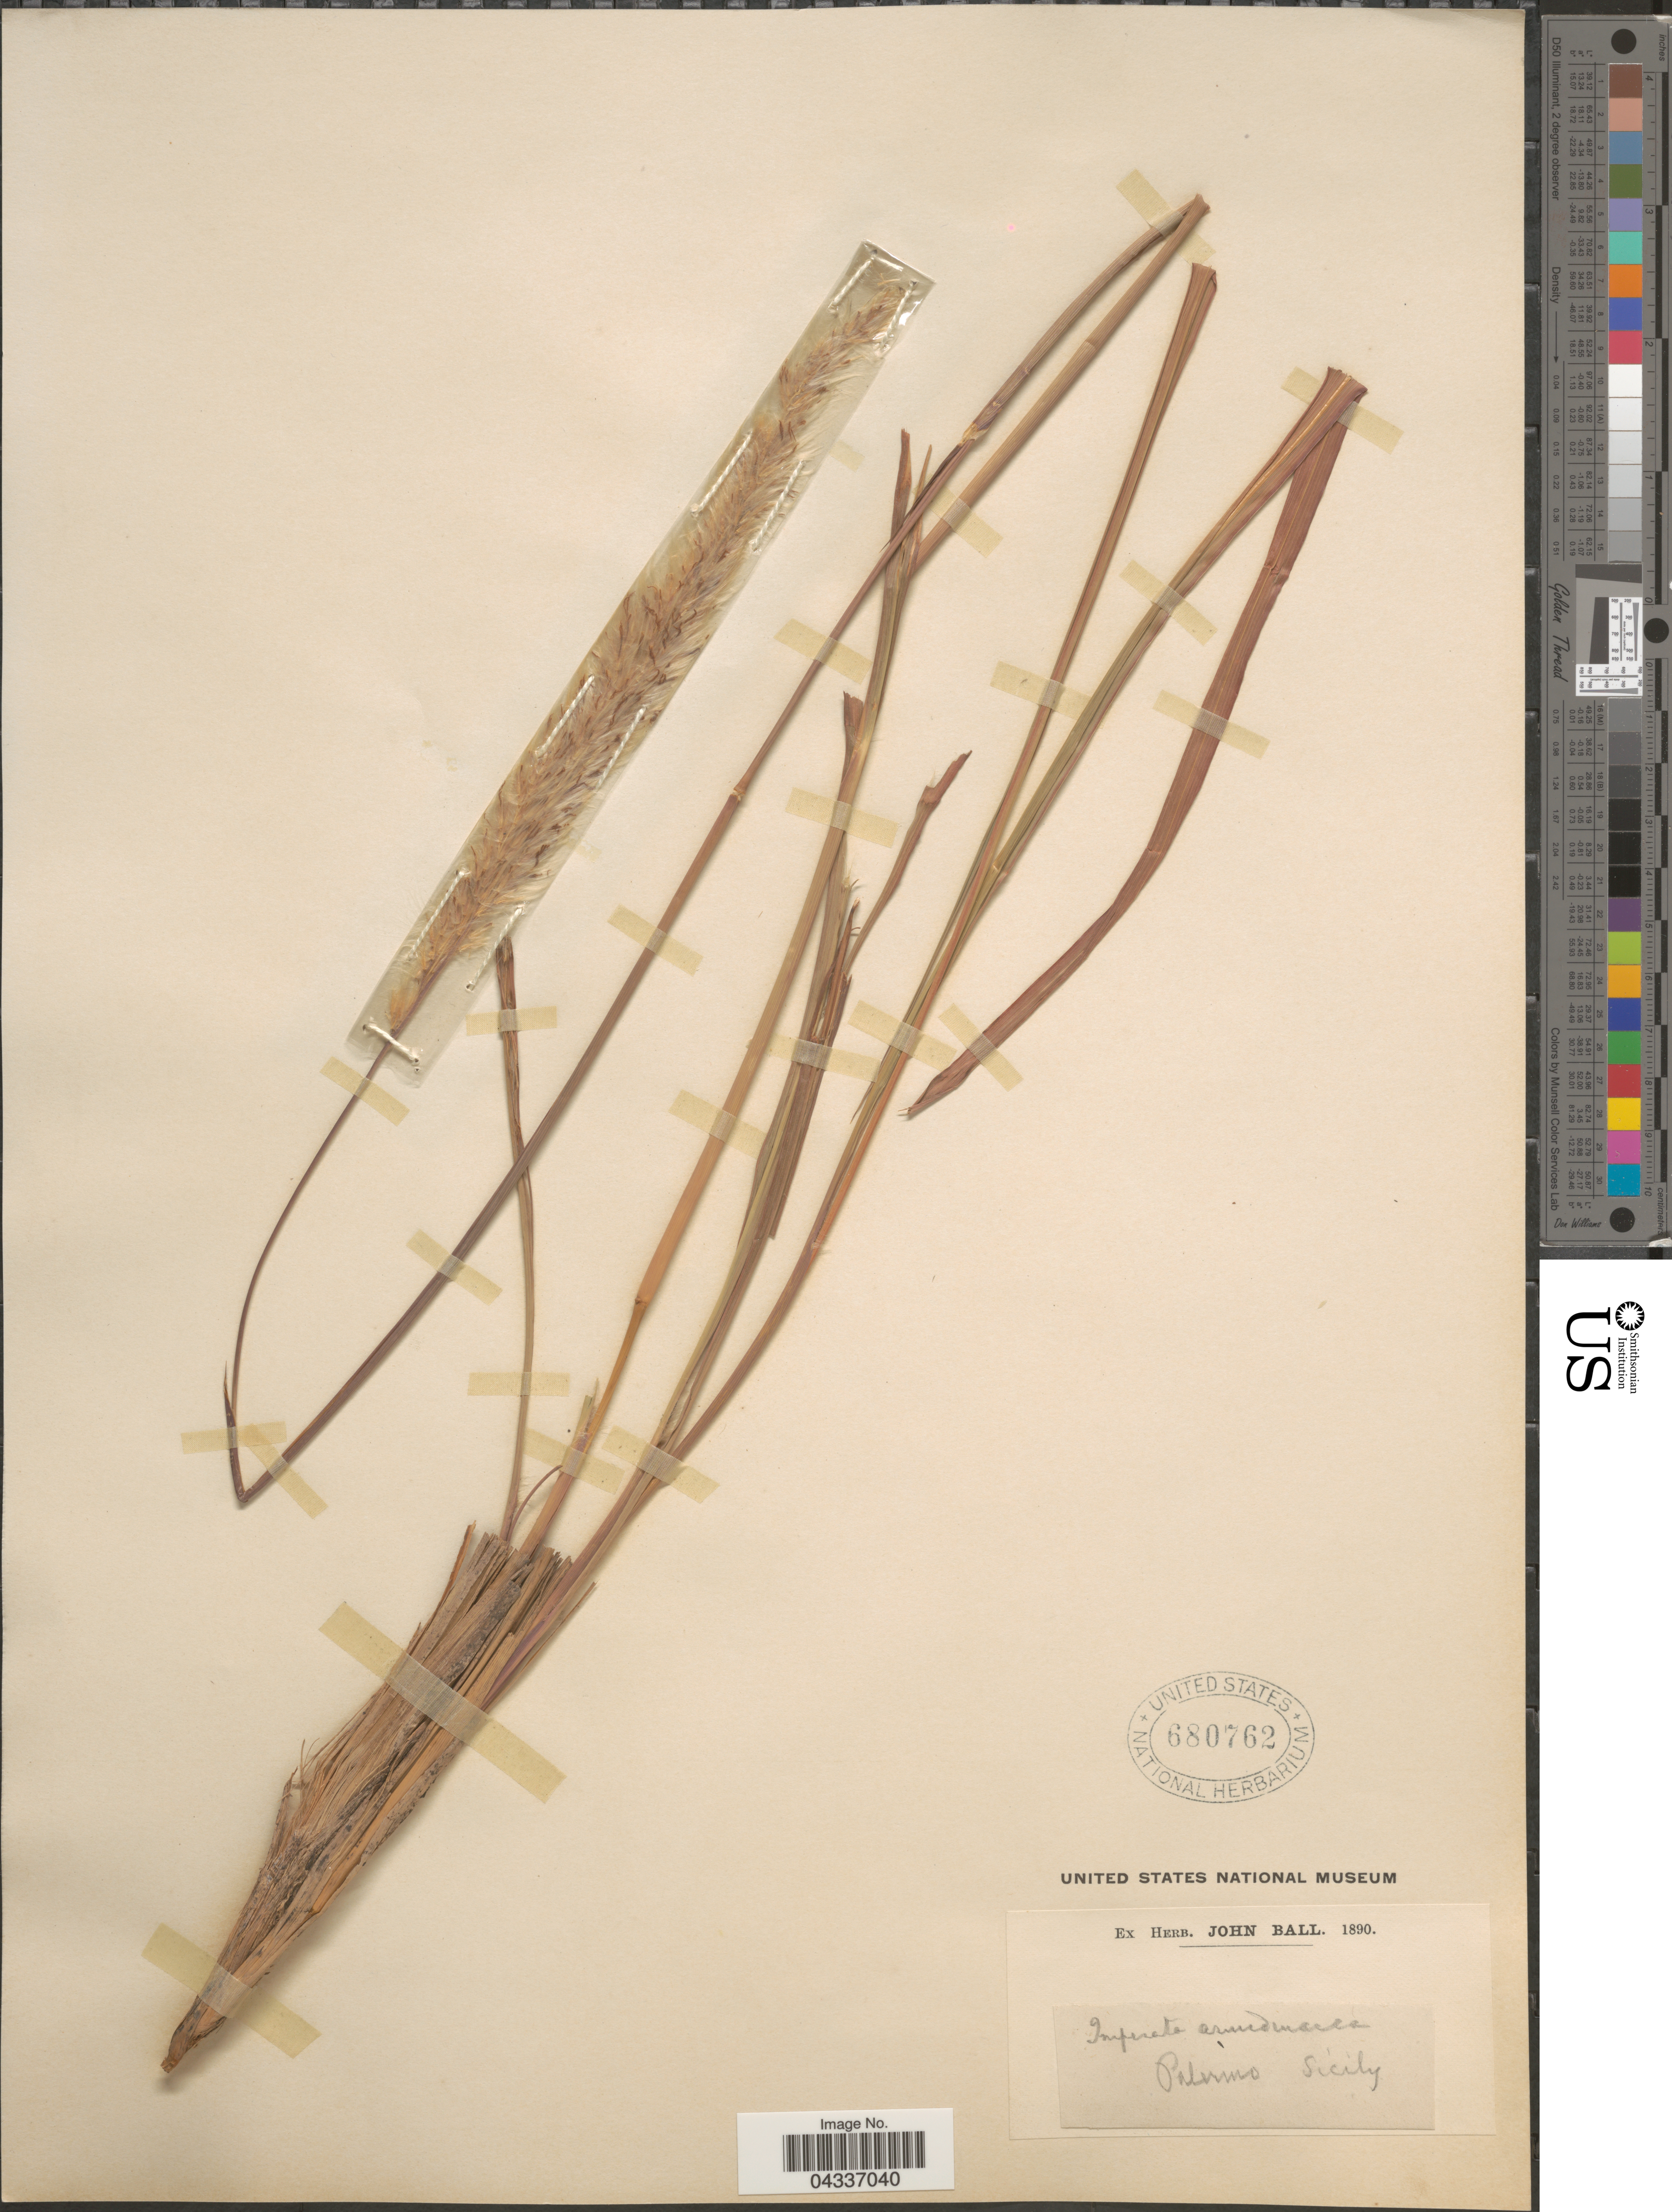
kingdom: Plantae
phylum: Tracheophyta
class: Liliopsida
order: Poales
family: Poaceae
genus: Imperata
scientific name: Imperata cylindrica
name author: (L.) P. Beauv.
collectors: ex herb. John Ball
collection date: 1890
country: Italy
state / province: Siciliana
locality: Palermo. Sicily.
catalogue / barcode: US 680762